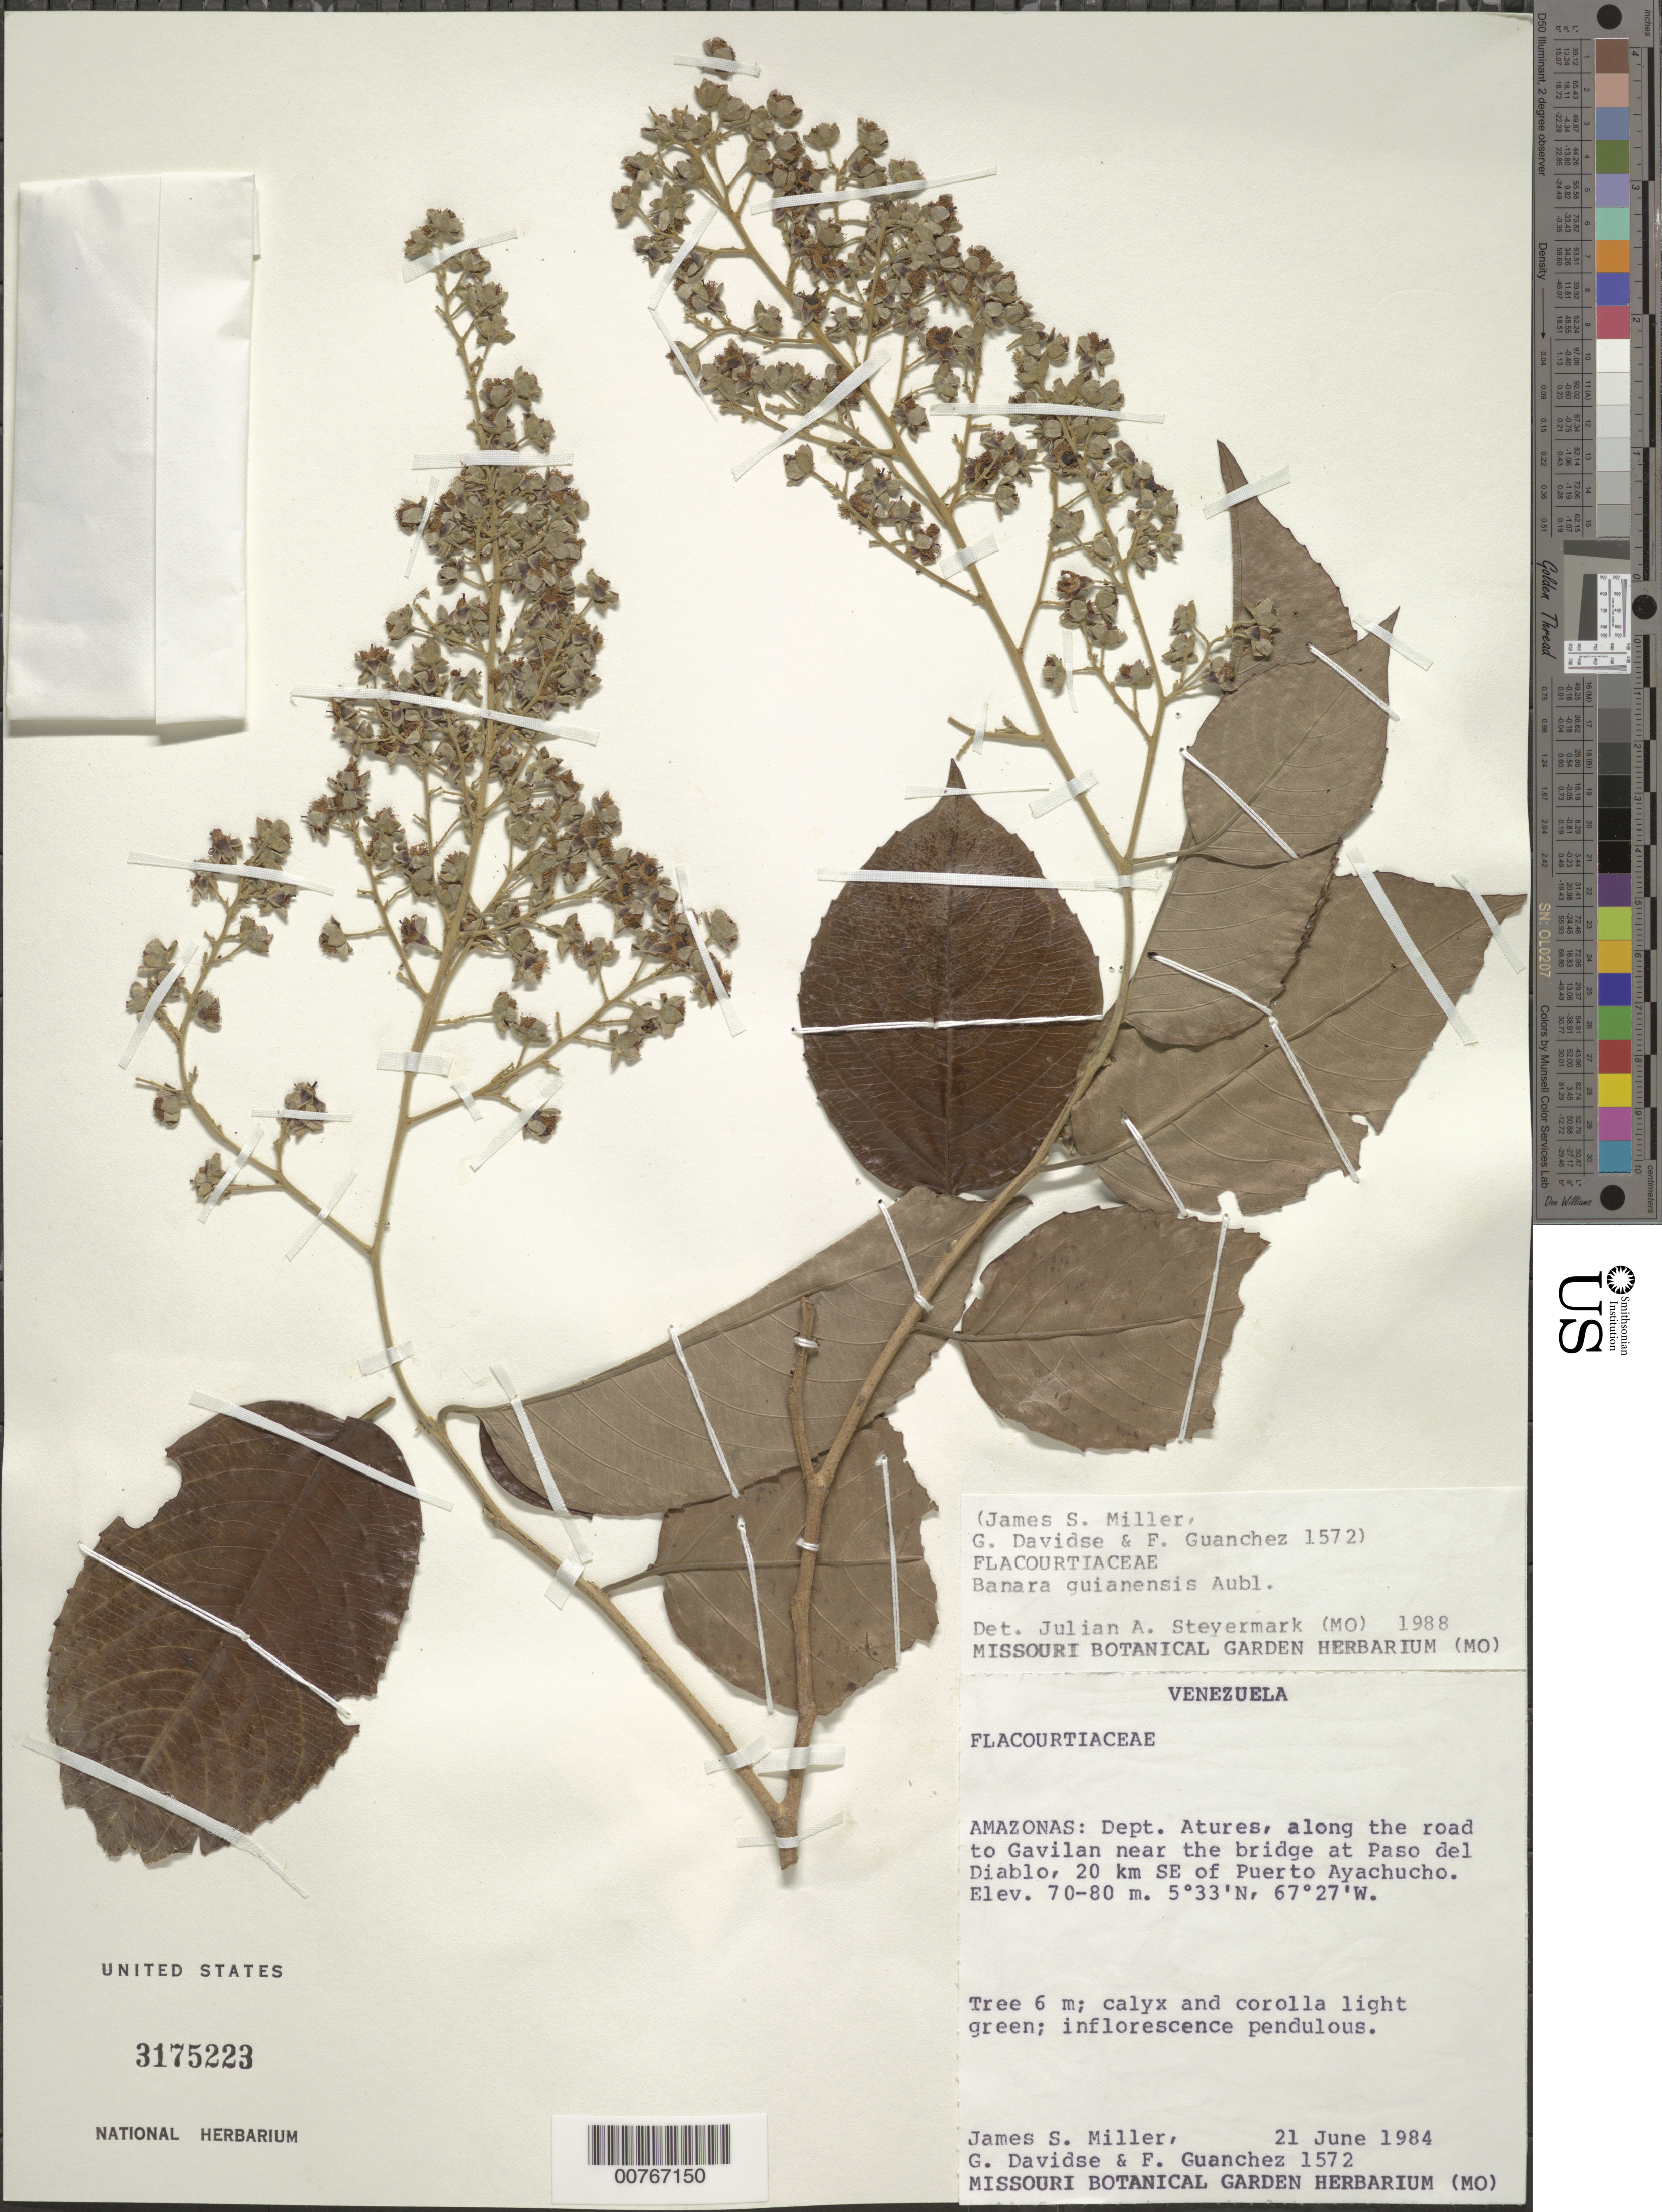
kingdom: Plantae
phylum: Tracheophyta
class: Magnoliopsida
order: Malpighiales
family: Salicaceae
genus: Banara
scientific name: Banara guianensis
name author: Aubl.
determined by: Steyermark, Julian A., (VEN)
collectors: J. S. Miller, G. Davidse & F. Guánchez M.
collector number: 1572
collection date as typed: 21-Jun-84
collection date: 1984-06-21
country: Venezuela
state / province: Amazonas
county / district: Atures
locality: Puerto Ayachucho, 20 km SE of along road to Gavilan, near bridge at Paso del Diablo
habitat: Roadside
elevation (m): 70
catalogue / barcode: US 3175223